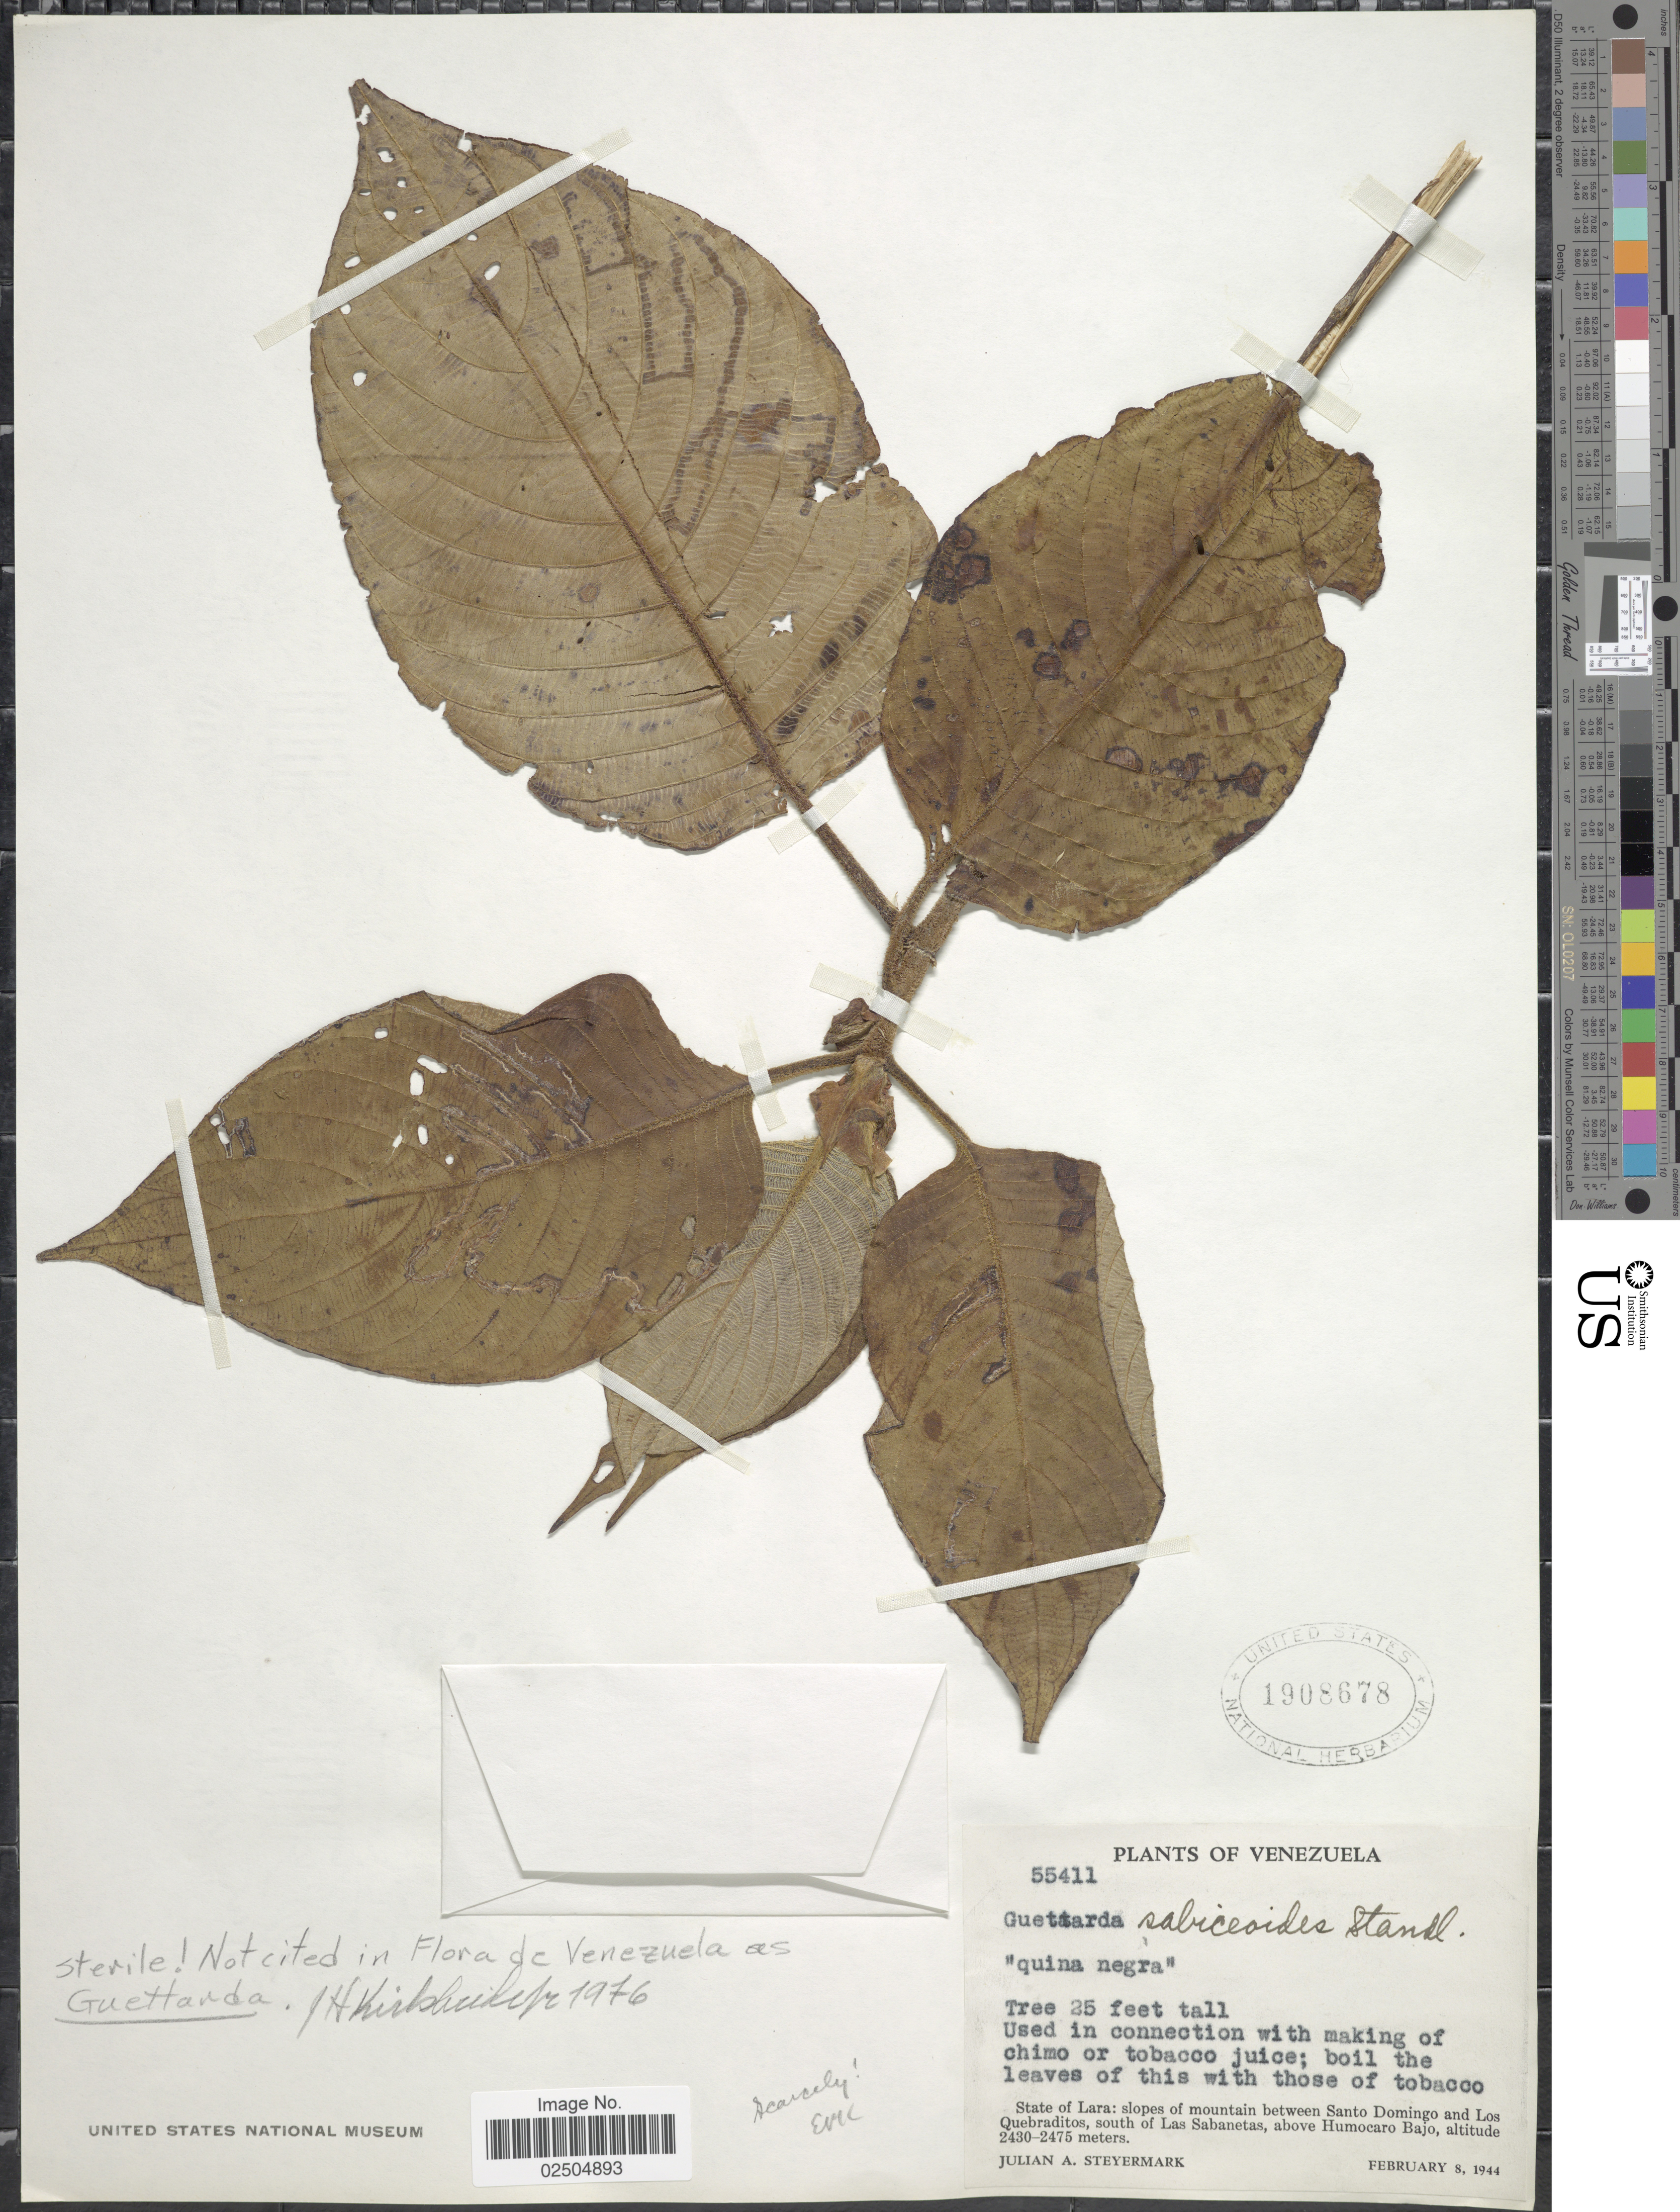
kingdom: Plantae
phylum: Tracheophyta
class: Magnoliopsida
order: Gentianales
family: Rubiaceae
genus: Guettarda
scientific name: Guettarda sp.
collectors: J. Steyermark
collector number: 55411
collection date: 1944-02-08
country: Venezuela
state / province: Lara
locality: State of Lara: slopes of mountain between Santo Domingo and Los Quebraditos, south of Las Sabanetas, above Humocaro Bajo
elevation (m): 2430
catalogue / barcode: US 1908678